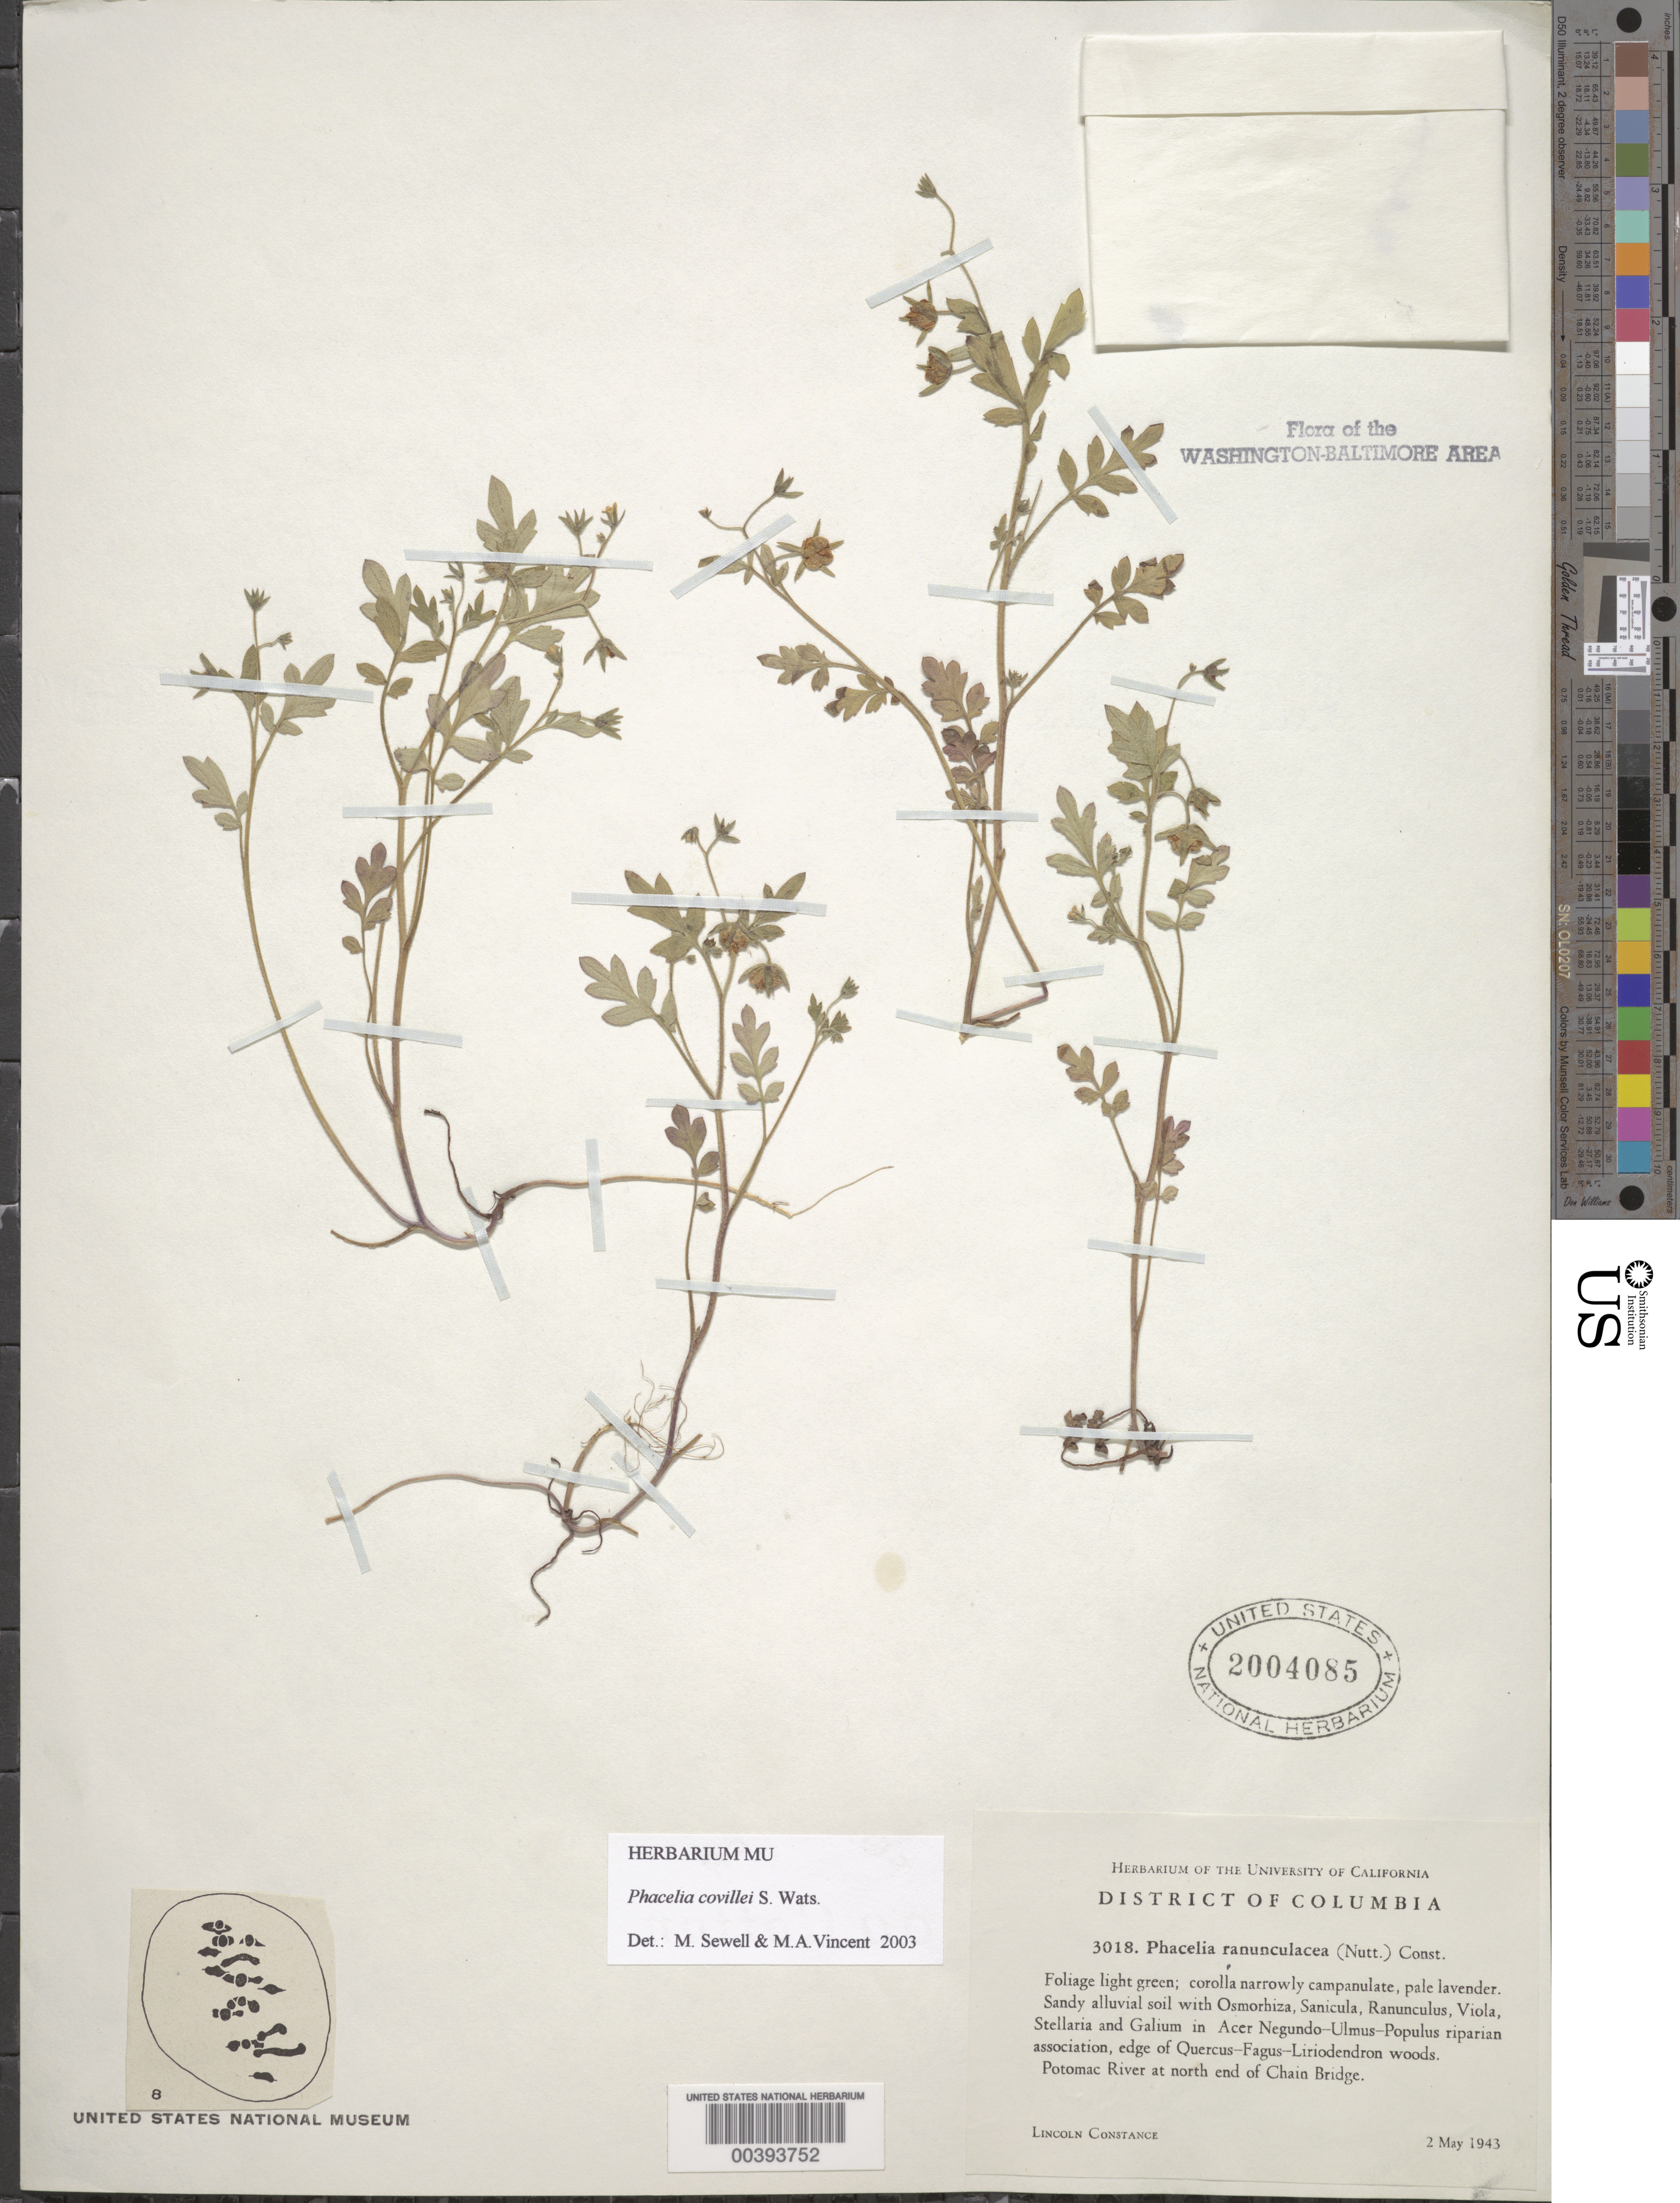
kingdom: Plantae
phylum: Tracheophyta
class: Magnoliopsida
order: Boraginales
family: Hydrophyllaceae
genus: Phacelia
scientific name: Phacelia ranunculacea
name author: (Nutt.) Constance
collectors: L. Constance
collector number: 3018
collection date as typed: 02 May 1943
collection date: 1943-05-02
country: United States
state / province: Maryland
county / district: Montgomery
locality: Potomac River at N end of Chain Bridge C. & O. Canal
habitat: Sandy alluvial soil; Acer negundo-Ulmus-Populus riparian assn.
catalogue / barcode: US 2004085